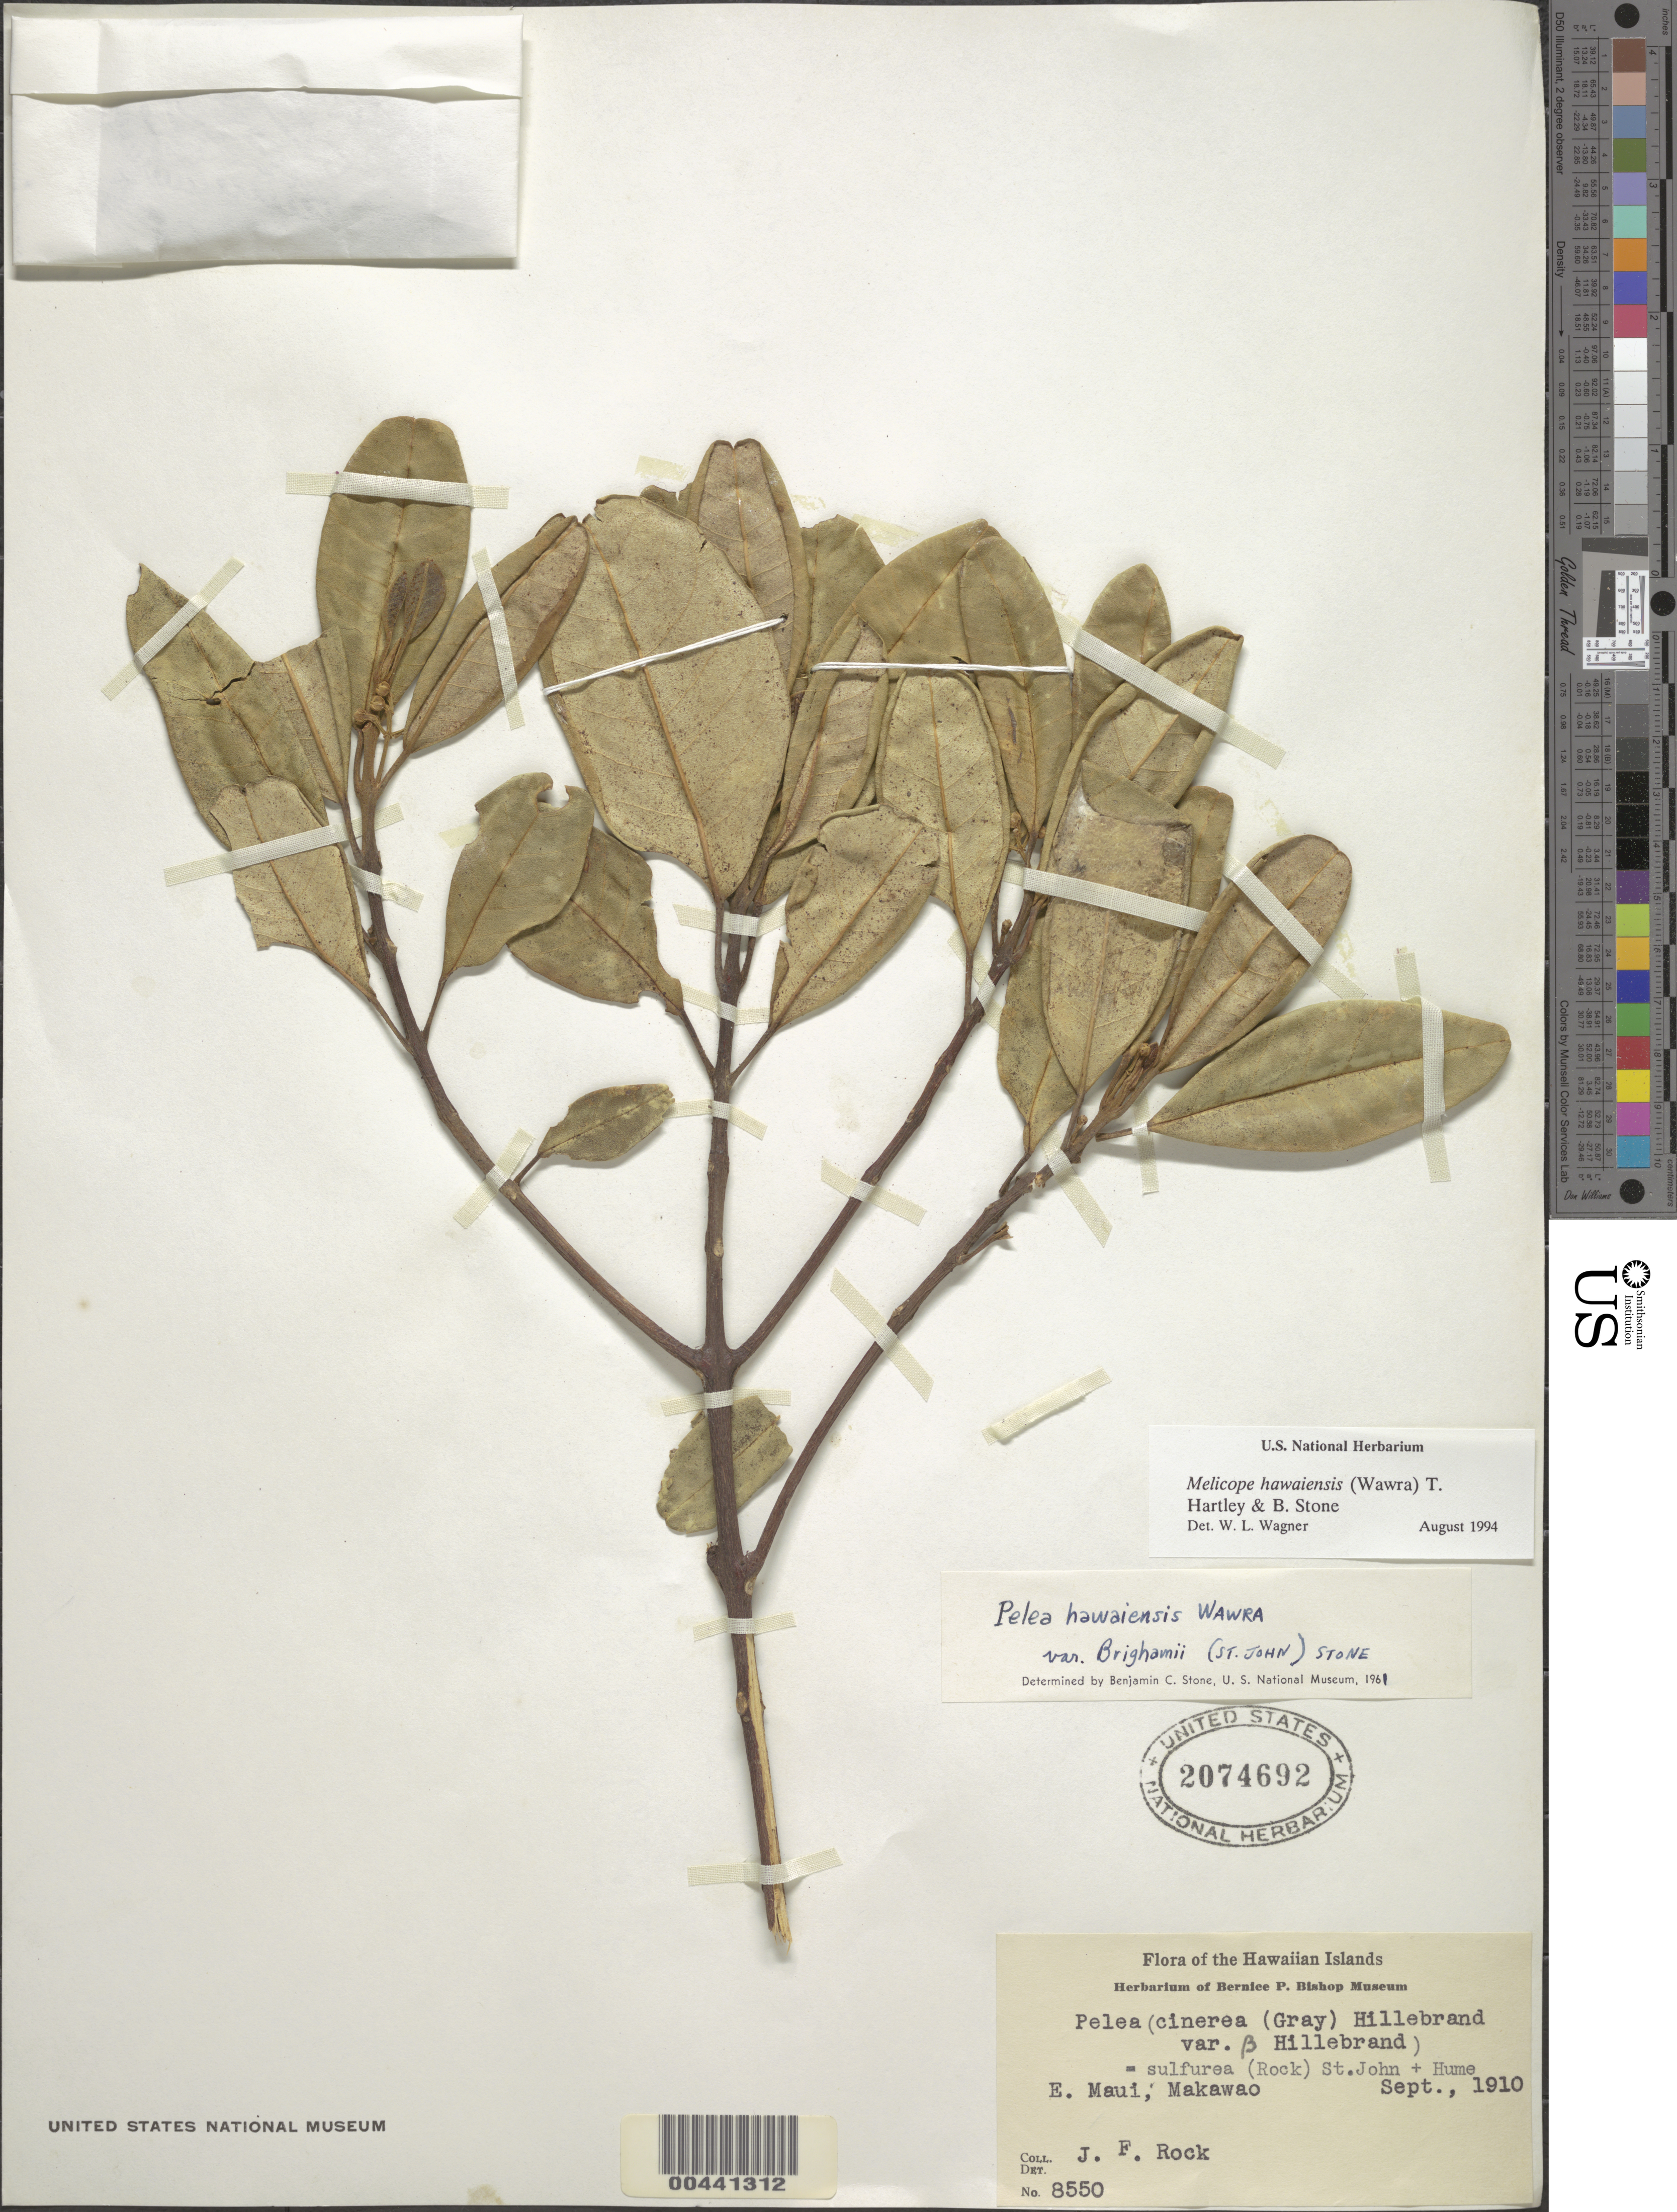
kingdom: Plantae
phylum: Tracheophyta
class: Magnoliopsida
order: Sapindales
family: Rutaceae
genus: Melicope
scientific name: Melicope hawaiensis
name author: (Wawra) T.G. Hartley & B.C. Stone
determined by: Wagner, W. L., (BOT), Smithsonian Institution - National Museum of Natural History (UNITED STATES)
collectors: J. F. Rock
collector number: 8550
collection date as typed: Sep 1910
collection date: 1910-09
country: United States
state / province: Hawaii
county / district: Maui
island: Maui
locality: E Maui, Makawao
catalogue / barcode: US 2074692